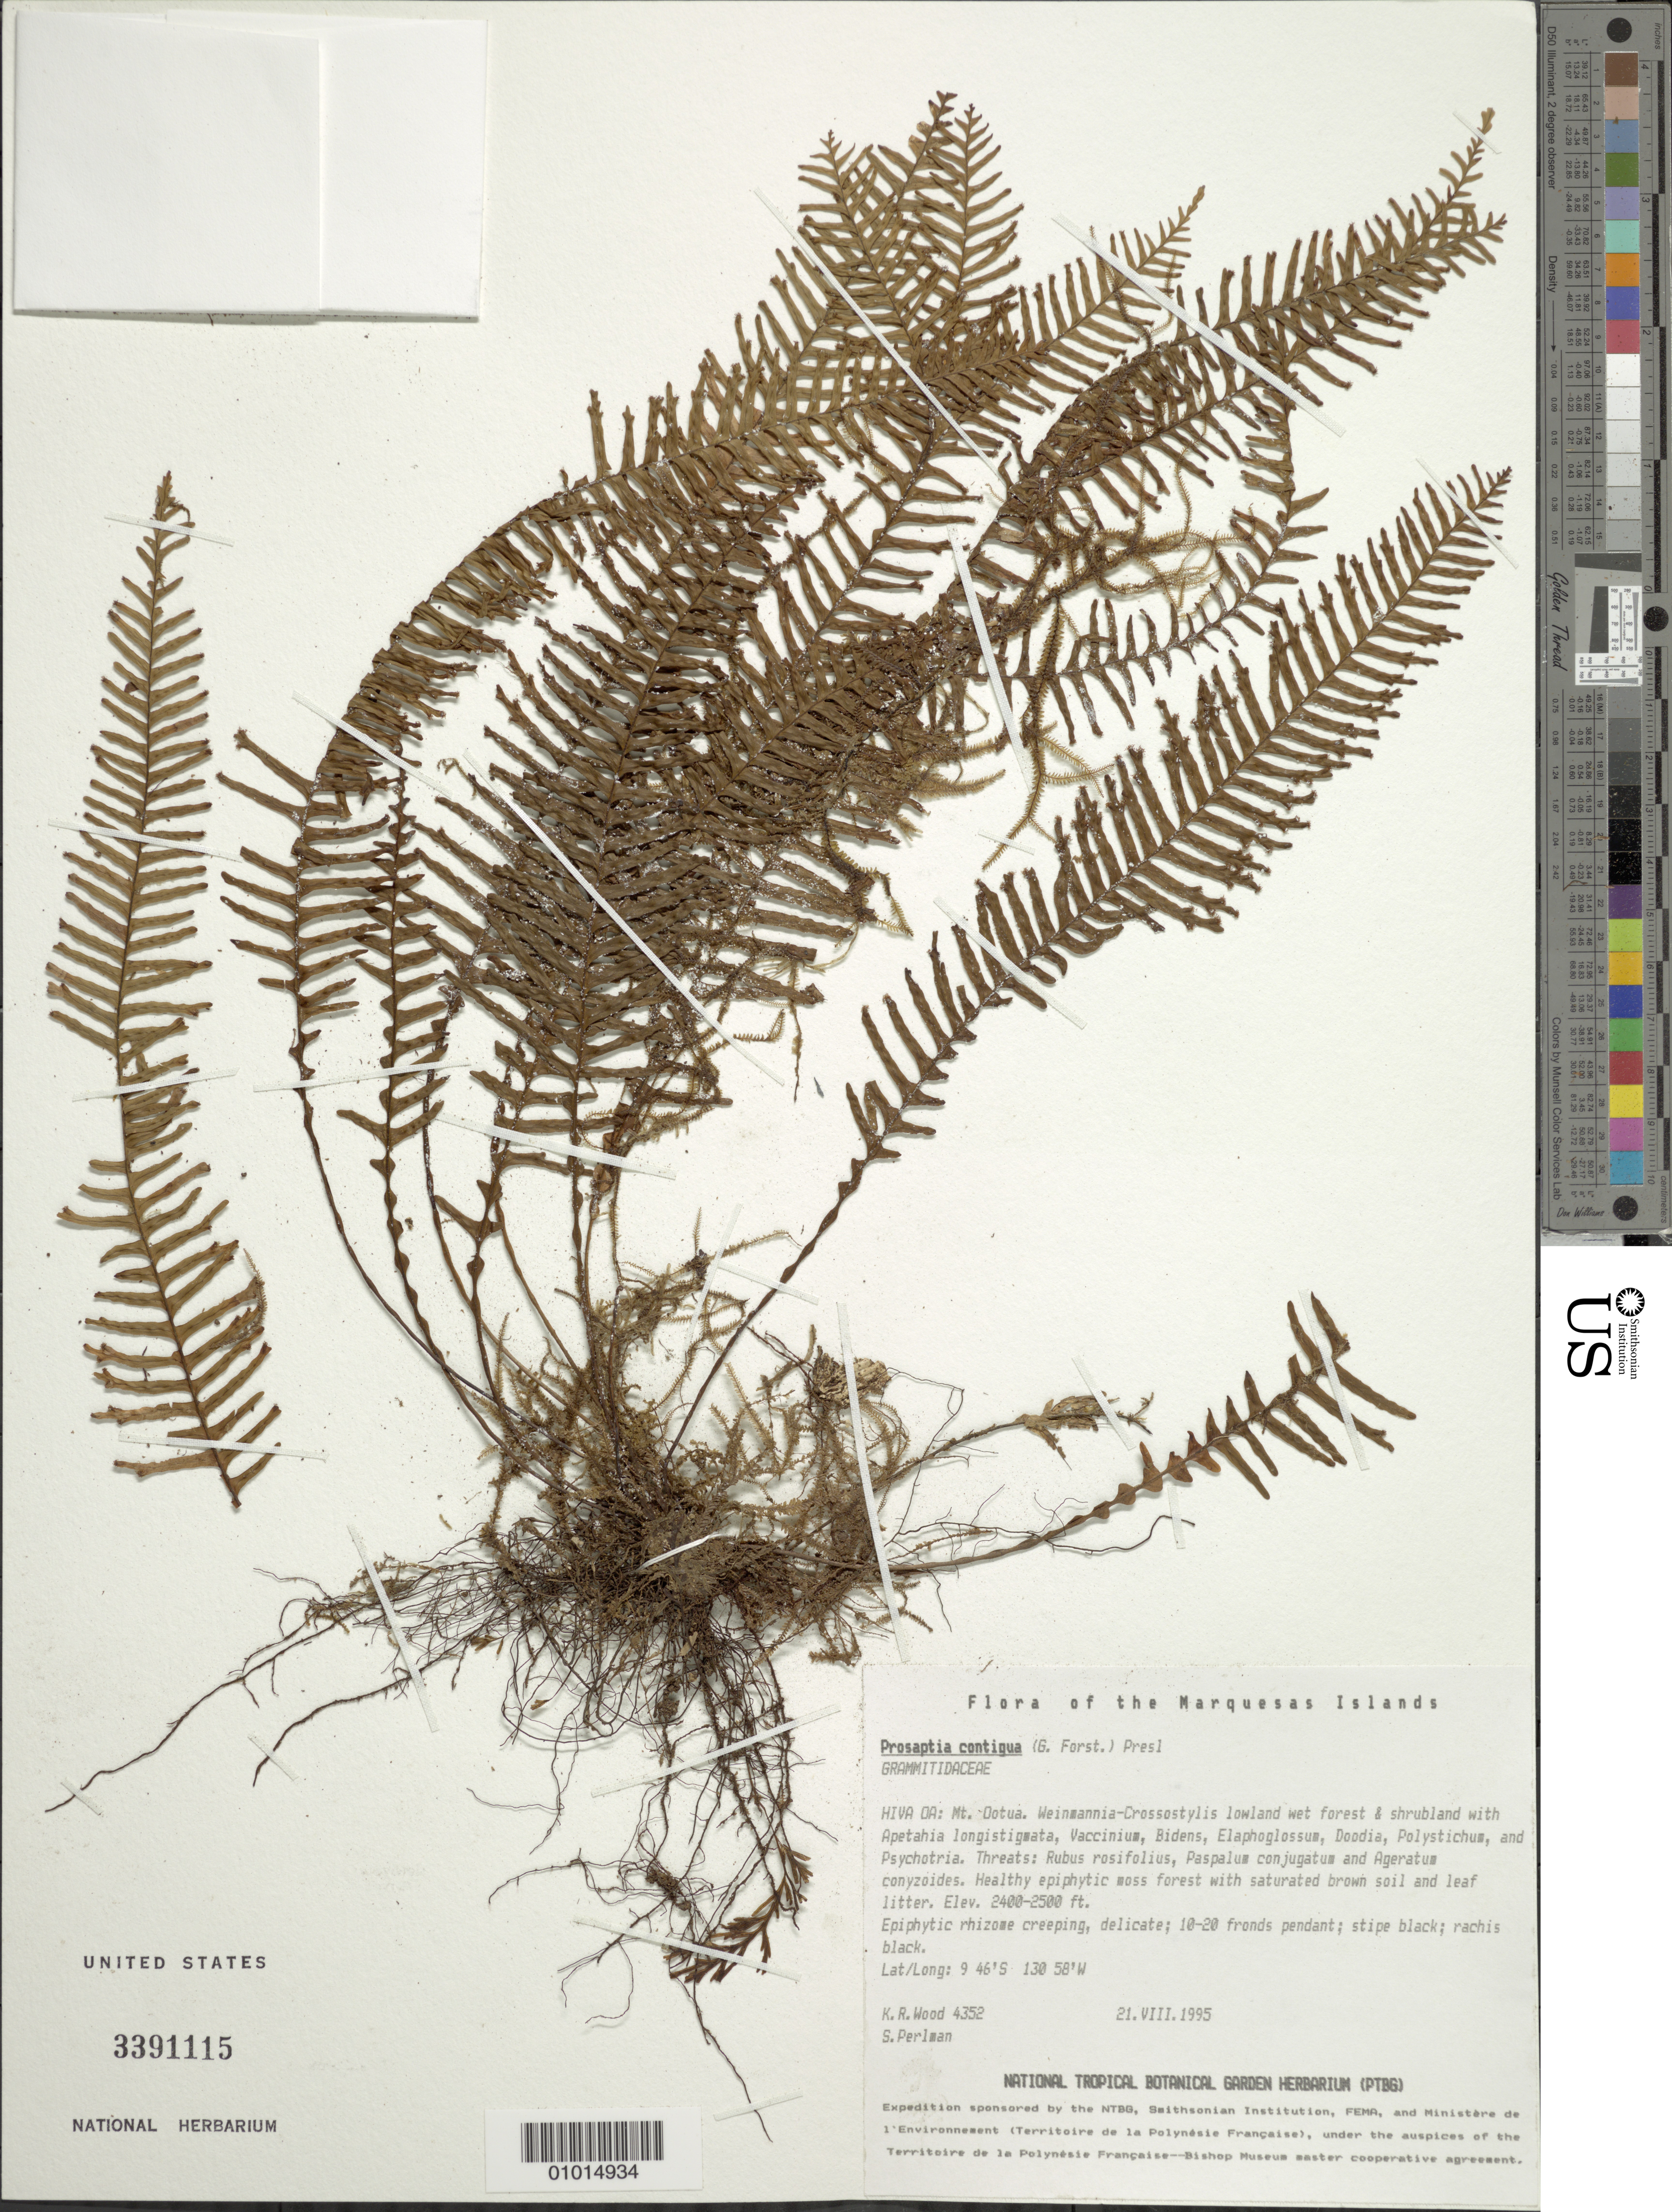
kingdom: Plantae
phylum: Tracheophyta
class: Polypodiopsida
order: Polypodiales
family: Polypodiaceae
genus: Prosaptia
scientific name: Prosaptia contigua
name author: (G. Forst.) Presl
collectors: K. R. Wood & S. P. Perlman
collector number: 4352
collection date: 1995-08-21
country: French Polynesia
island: Hiva Oa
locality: Mt. Ootua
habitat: Weinmannia-Crossostylis lowland wet forest & shrubland, Healthy epiphytic moss forest w/ saturated brown soil and leaf litter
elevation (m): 732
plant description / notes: Rubus rosifolius, Paspalum conjugatum, Ageratum conyzoides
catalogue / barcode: US 3391115